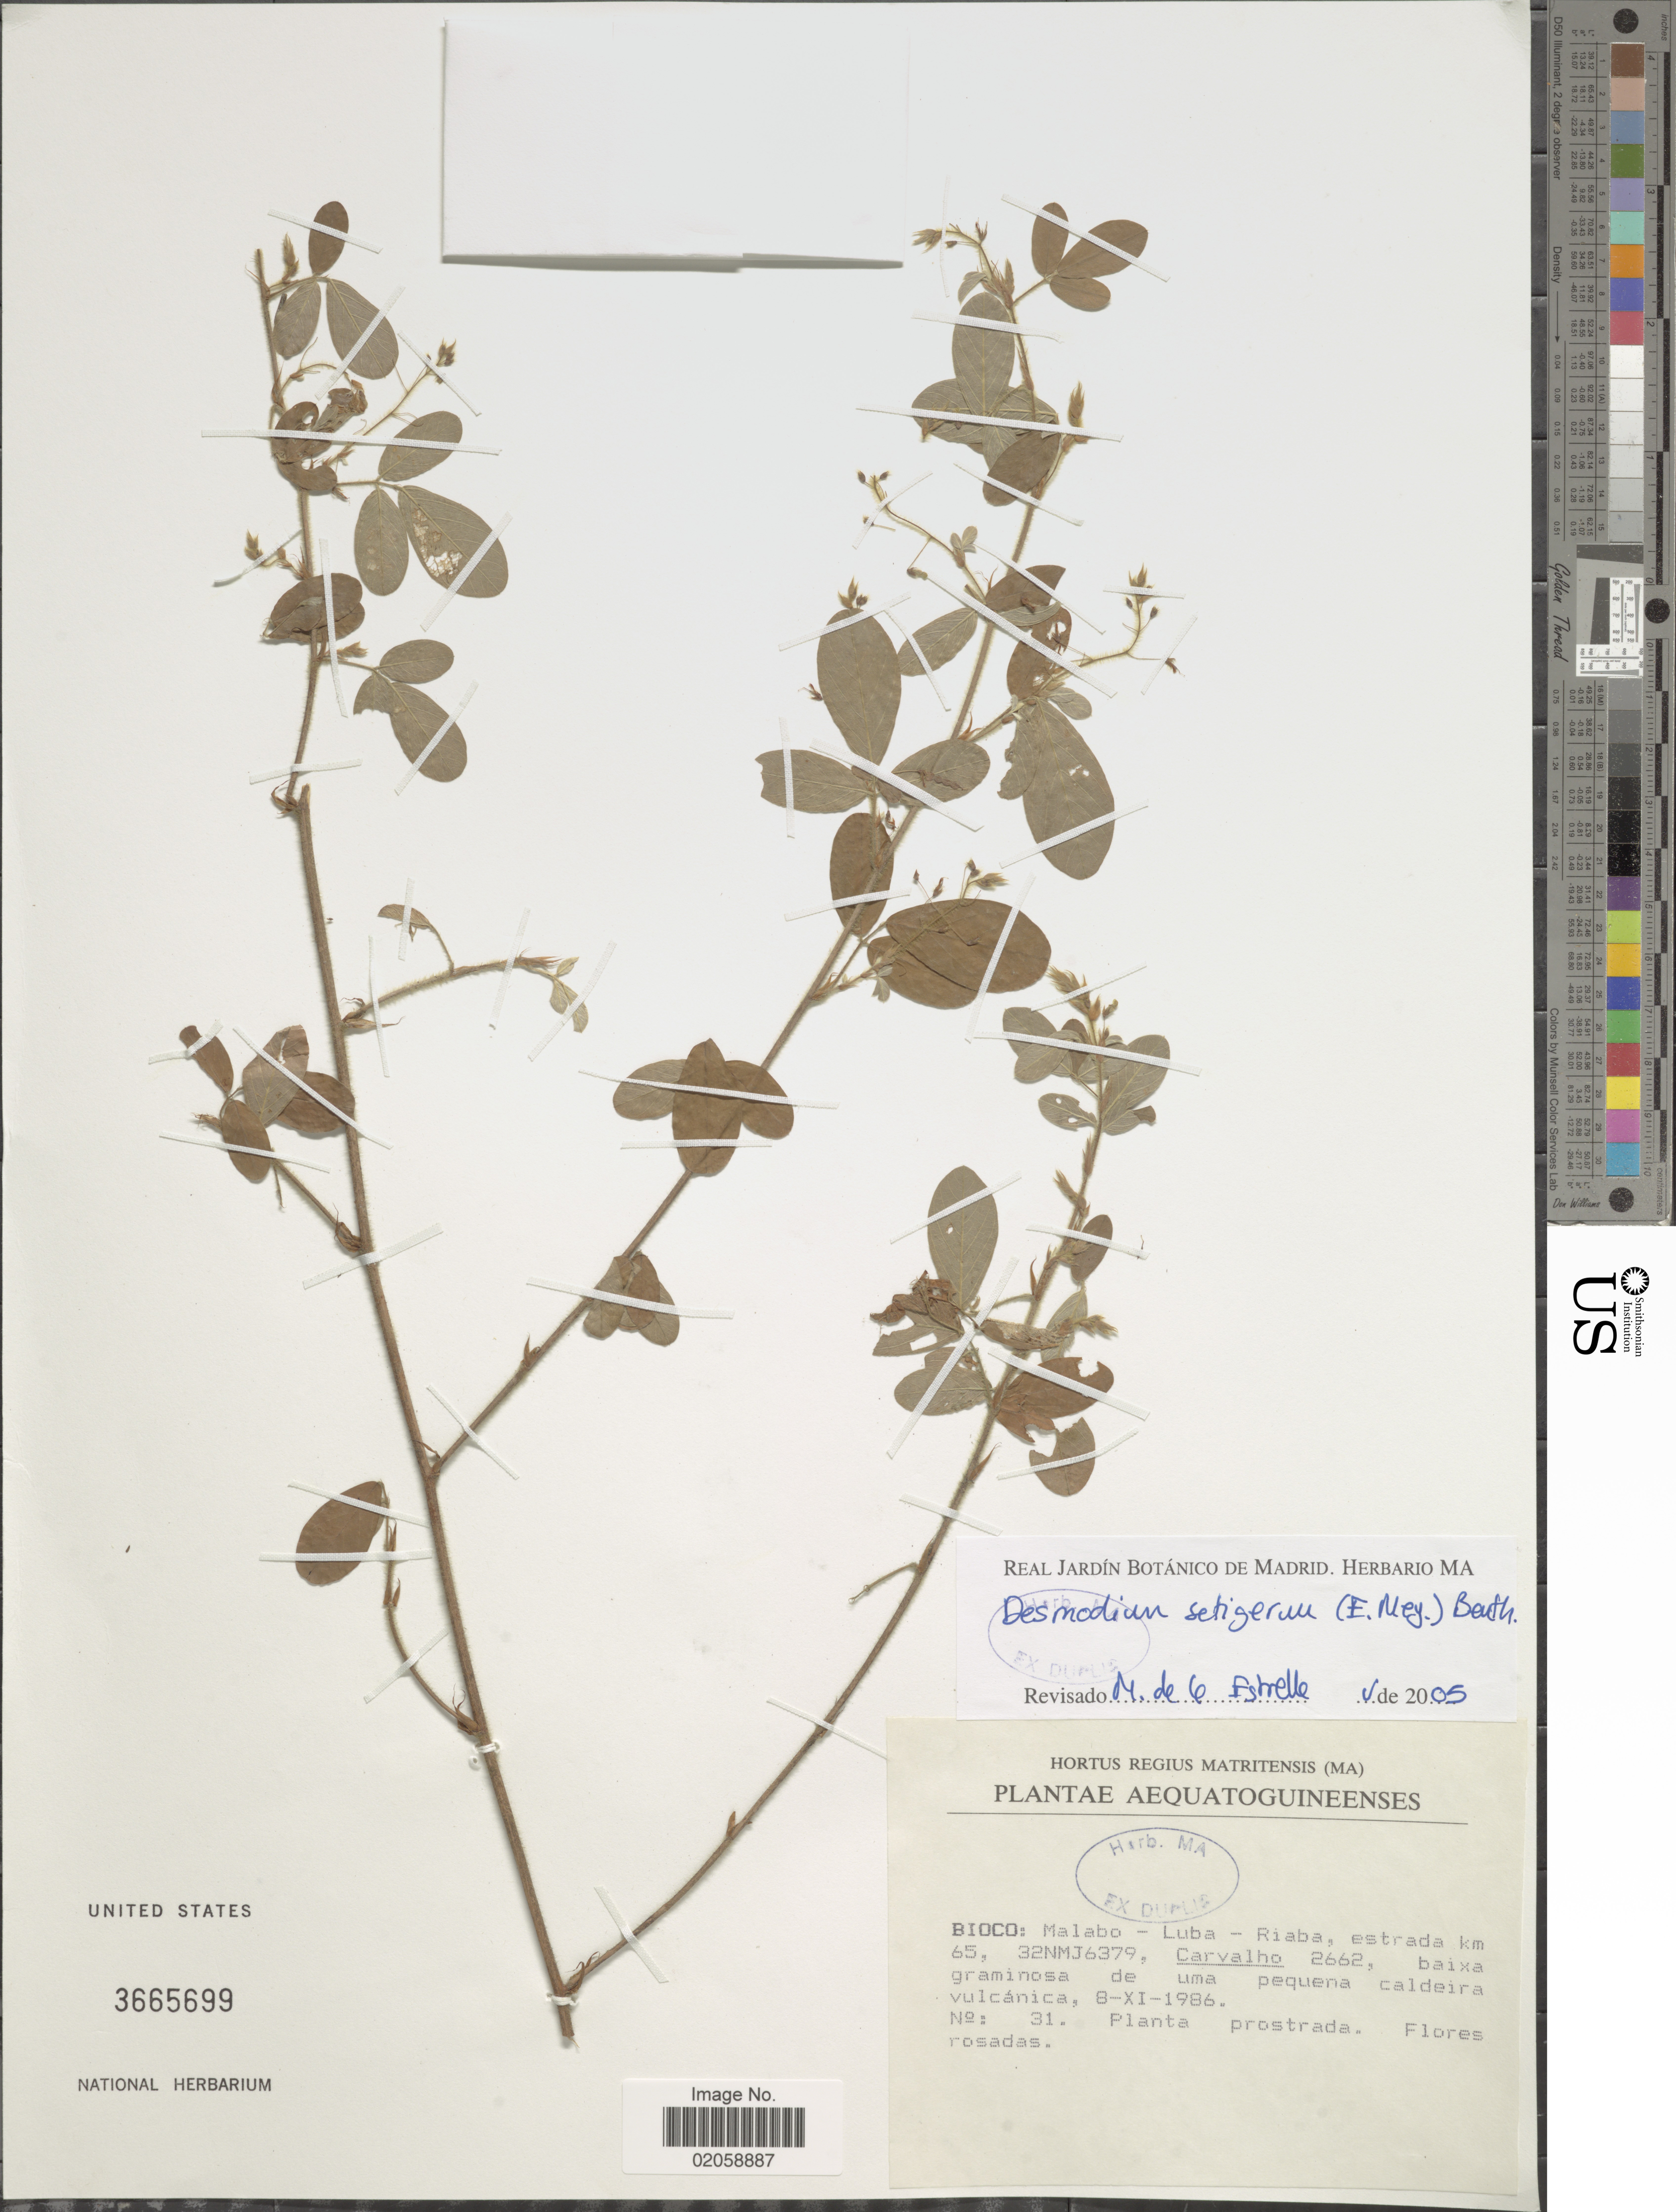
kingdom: Plantae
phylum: Tracheophyta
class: Magnoliopsida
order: Fabales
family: Fabaceae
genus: Grona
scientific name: Grona setigera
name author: (E. Mey.) H. Ohashi & K. Ohashi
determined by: Strong, Mark T., (BOT), Smithsonian Institution - National Museum of Natural History (UNITED STATES)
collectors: Carvalho, --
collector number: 2662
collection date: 1986-11-08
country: Equatorial Guinea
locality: Aequatoguineenses. Bioco: Malabo - Luba - Riaba, estrada km 65, 32NMJ6379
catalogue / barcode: US 3665699